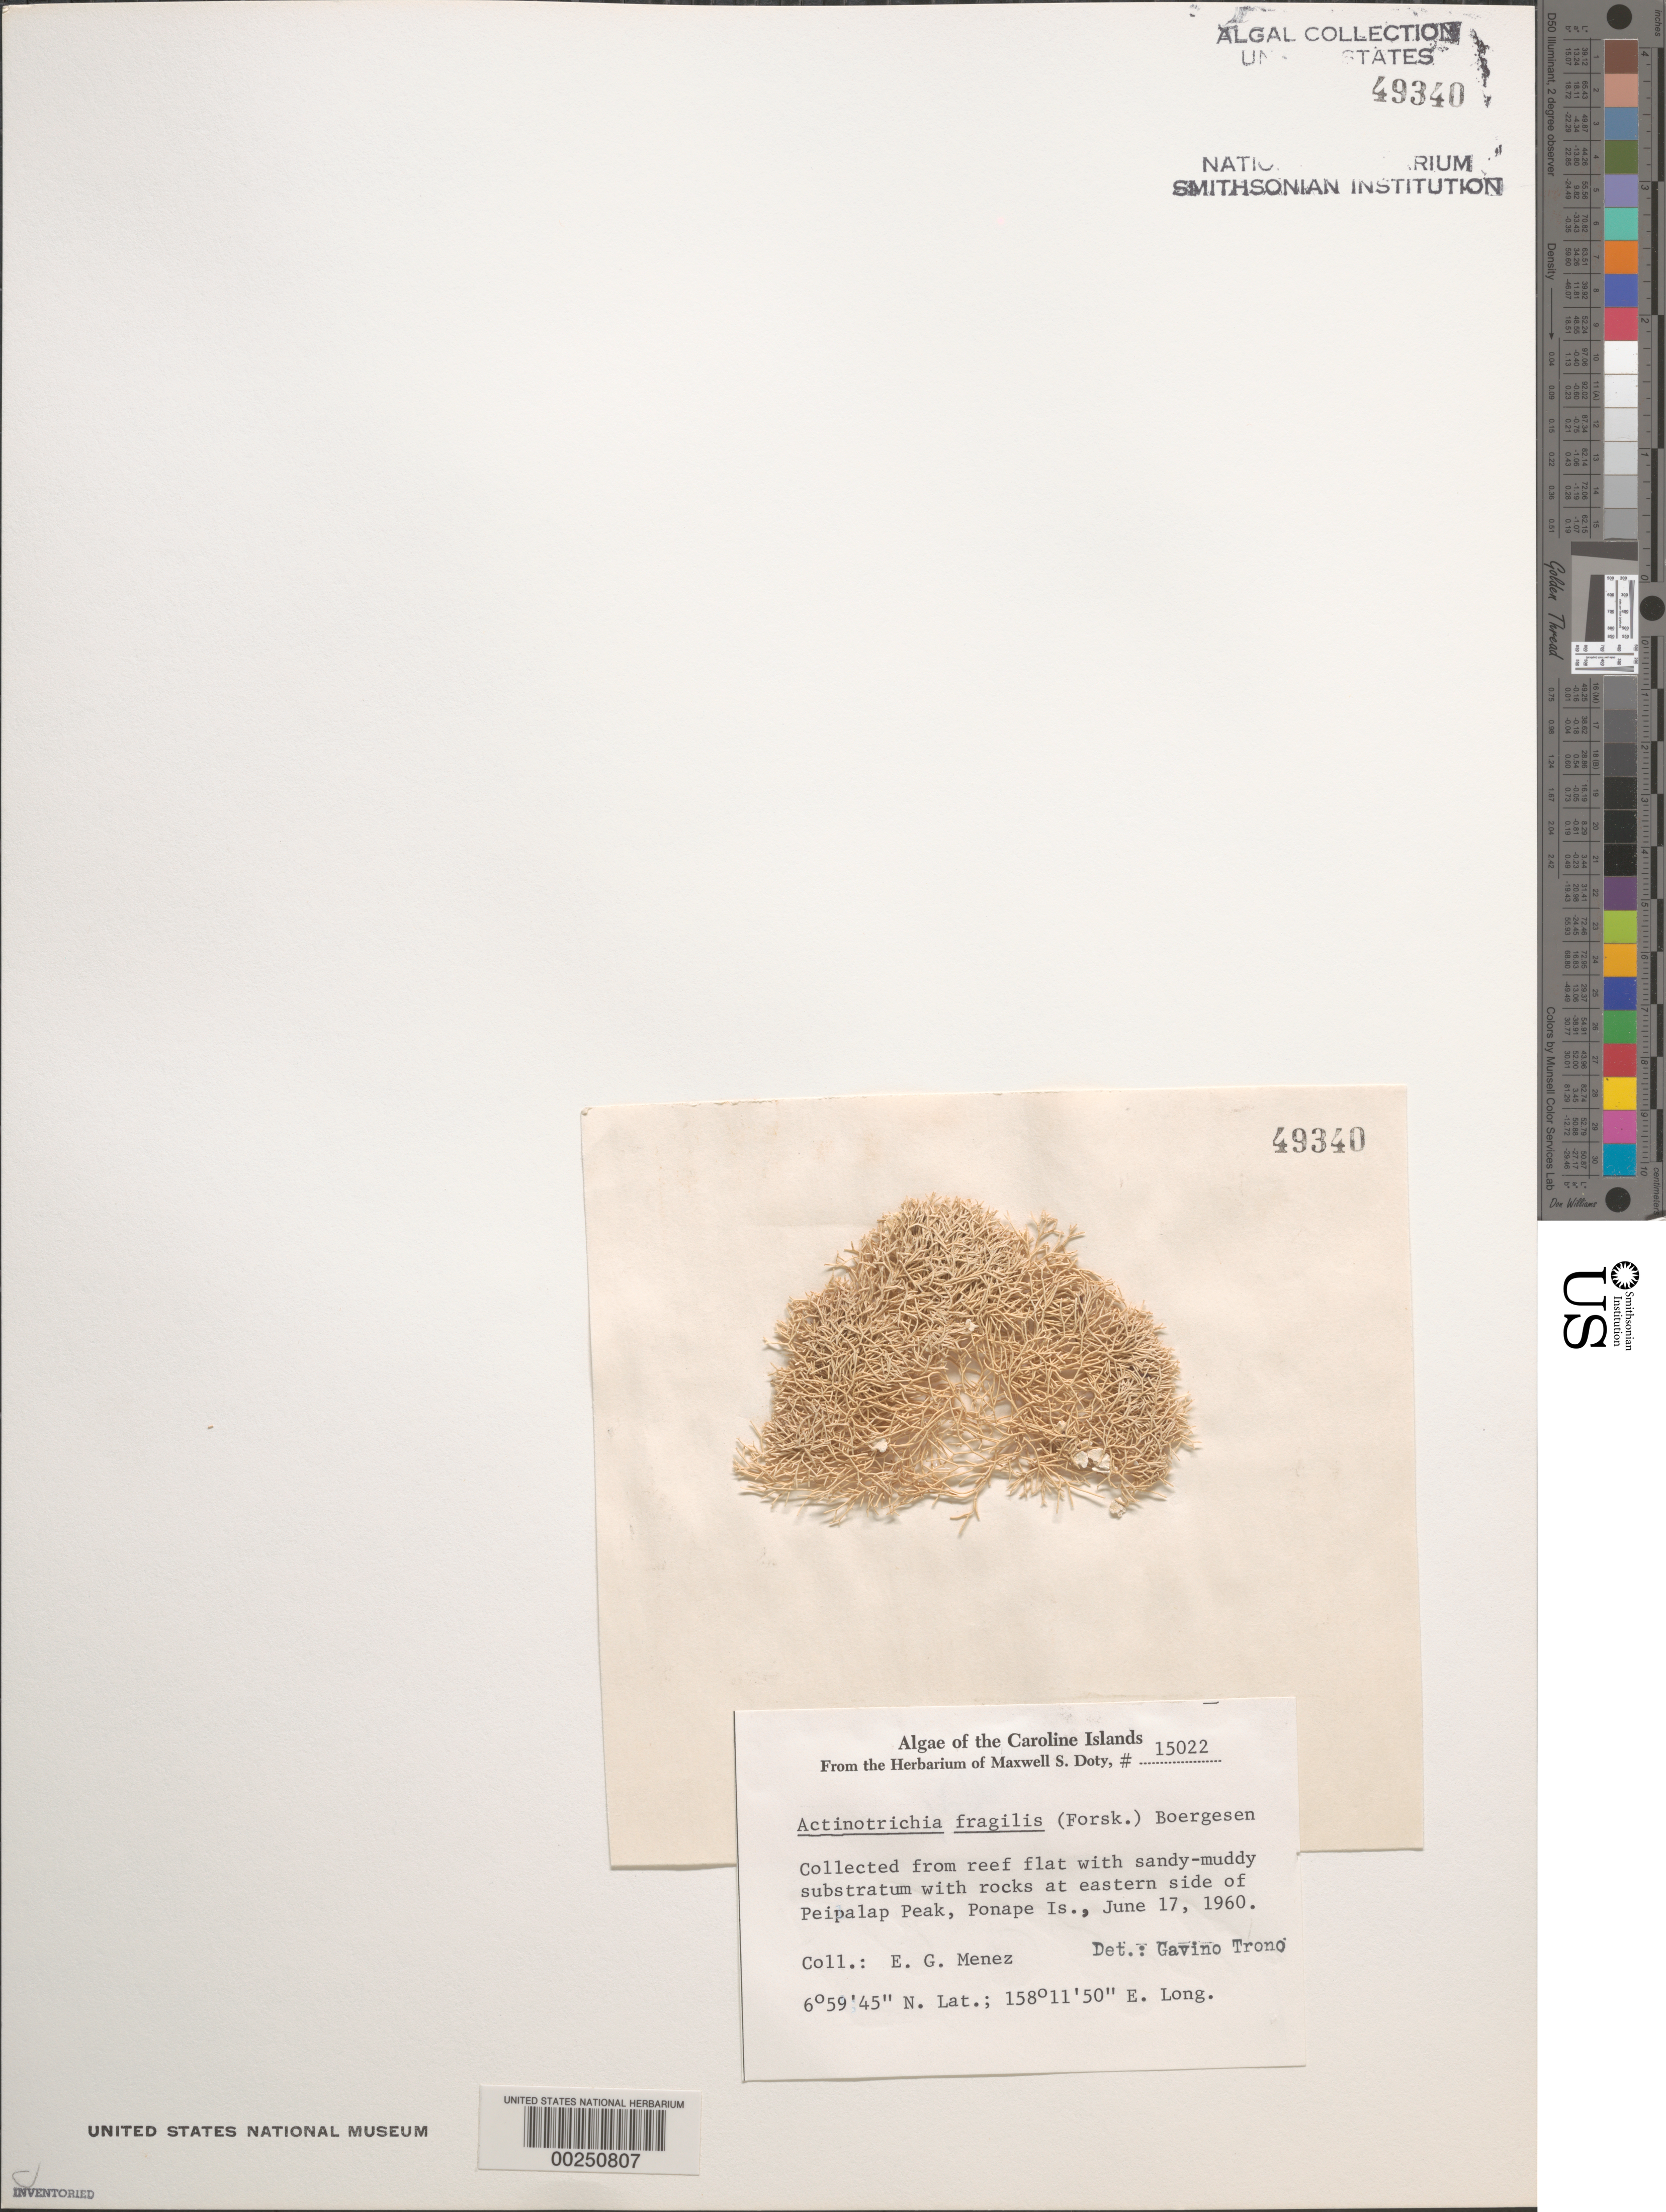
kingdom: Plantae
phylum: Rhodophyta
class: Florideophyceae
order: Nemaliales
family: Galaxauraceae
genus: Actinotrichia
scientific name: Actinotrichia fragilis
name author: (Forssk.) Børgesen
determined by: Trono, Gavino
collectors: Meñez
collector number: MSD 15022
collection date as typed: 17 Jun 1960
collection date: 1960-06-17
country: Micronesia, Federated States of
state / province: Pohnpei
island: Pohnpei [Ponape]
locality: Peipalap Peak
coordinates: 6 59' 45" N, 158 11' 50" E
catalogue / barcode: US 49340